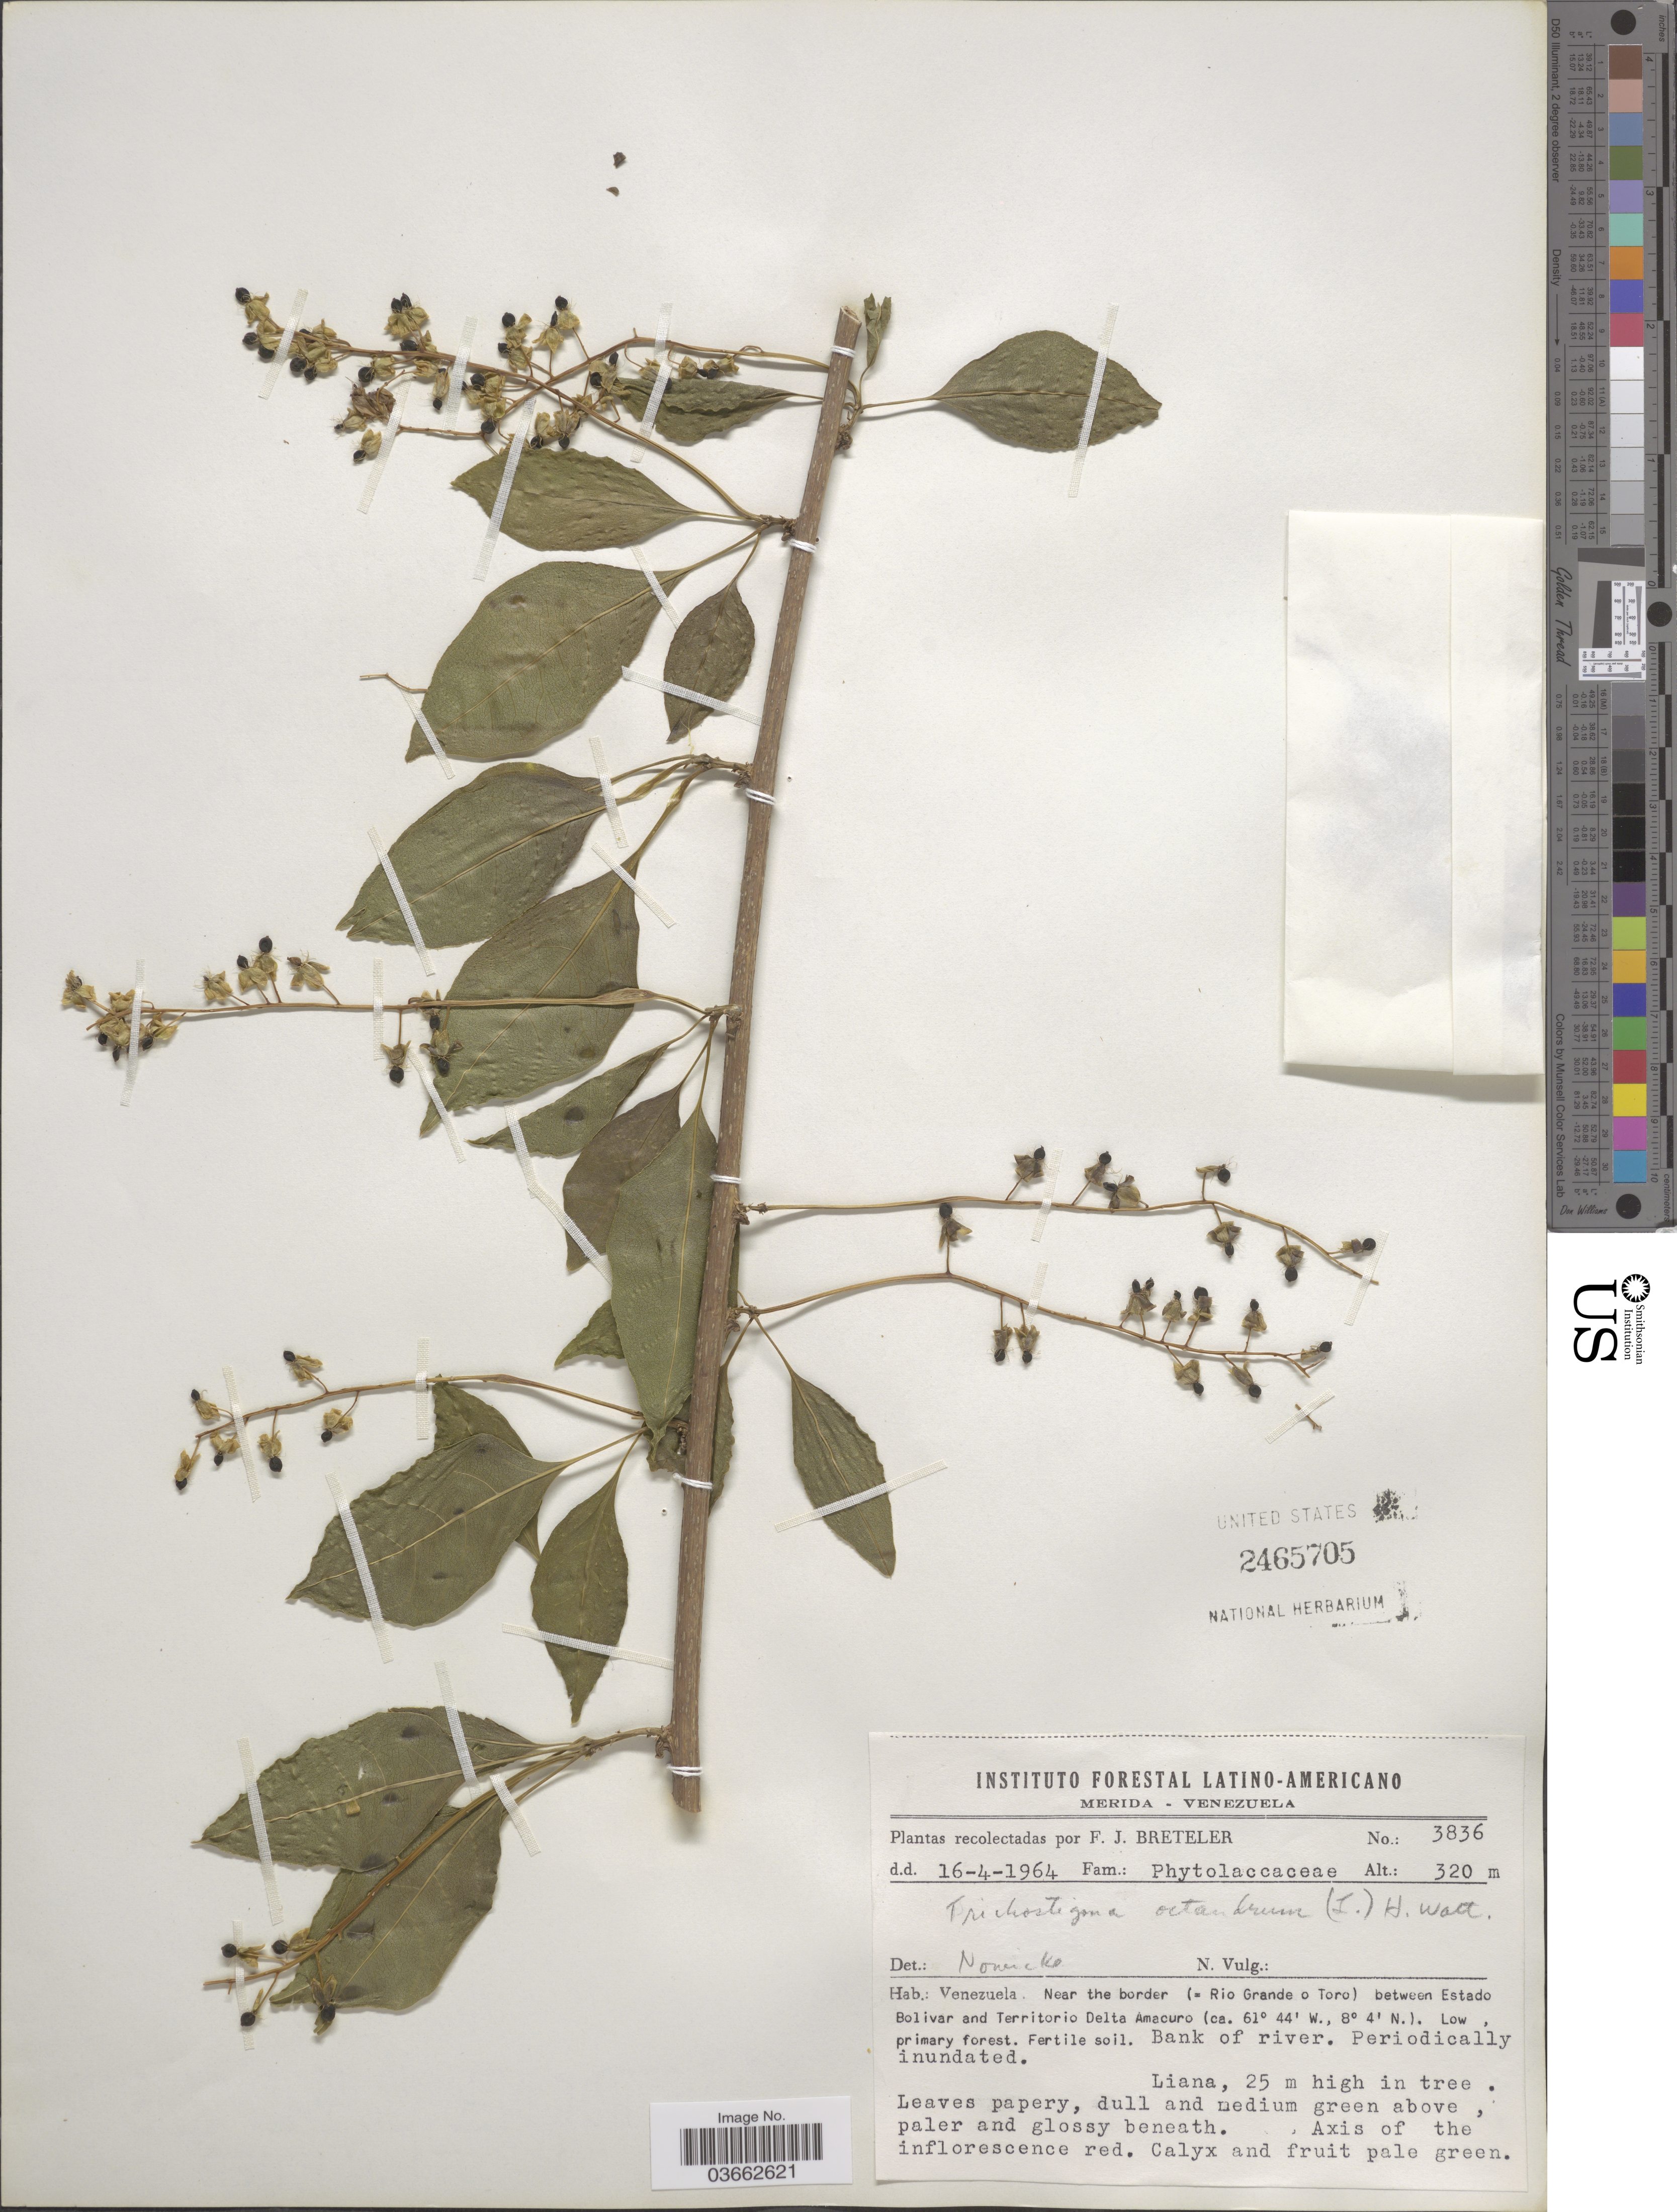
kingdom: Plantae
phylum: Tracheophyta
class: Magnoliopsida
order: Caryophyllales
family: Phytolaccaceae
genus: Trichostigma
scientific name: Trichostigma octandrum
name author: (L.) H. Walter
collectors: F. J. Breteler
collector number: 3836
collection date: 1964-04-16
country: Venezuela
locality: Near the border (= Rio Grande o Toro) between Estado Bolivar and Territorio Delta Amacuro.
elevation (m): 320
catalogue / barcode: US 2465705